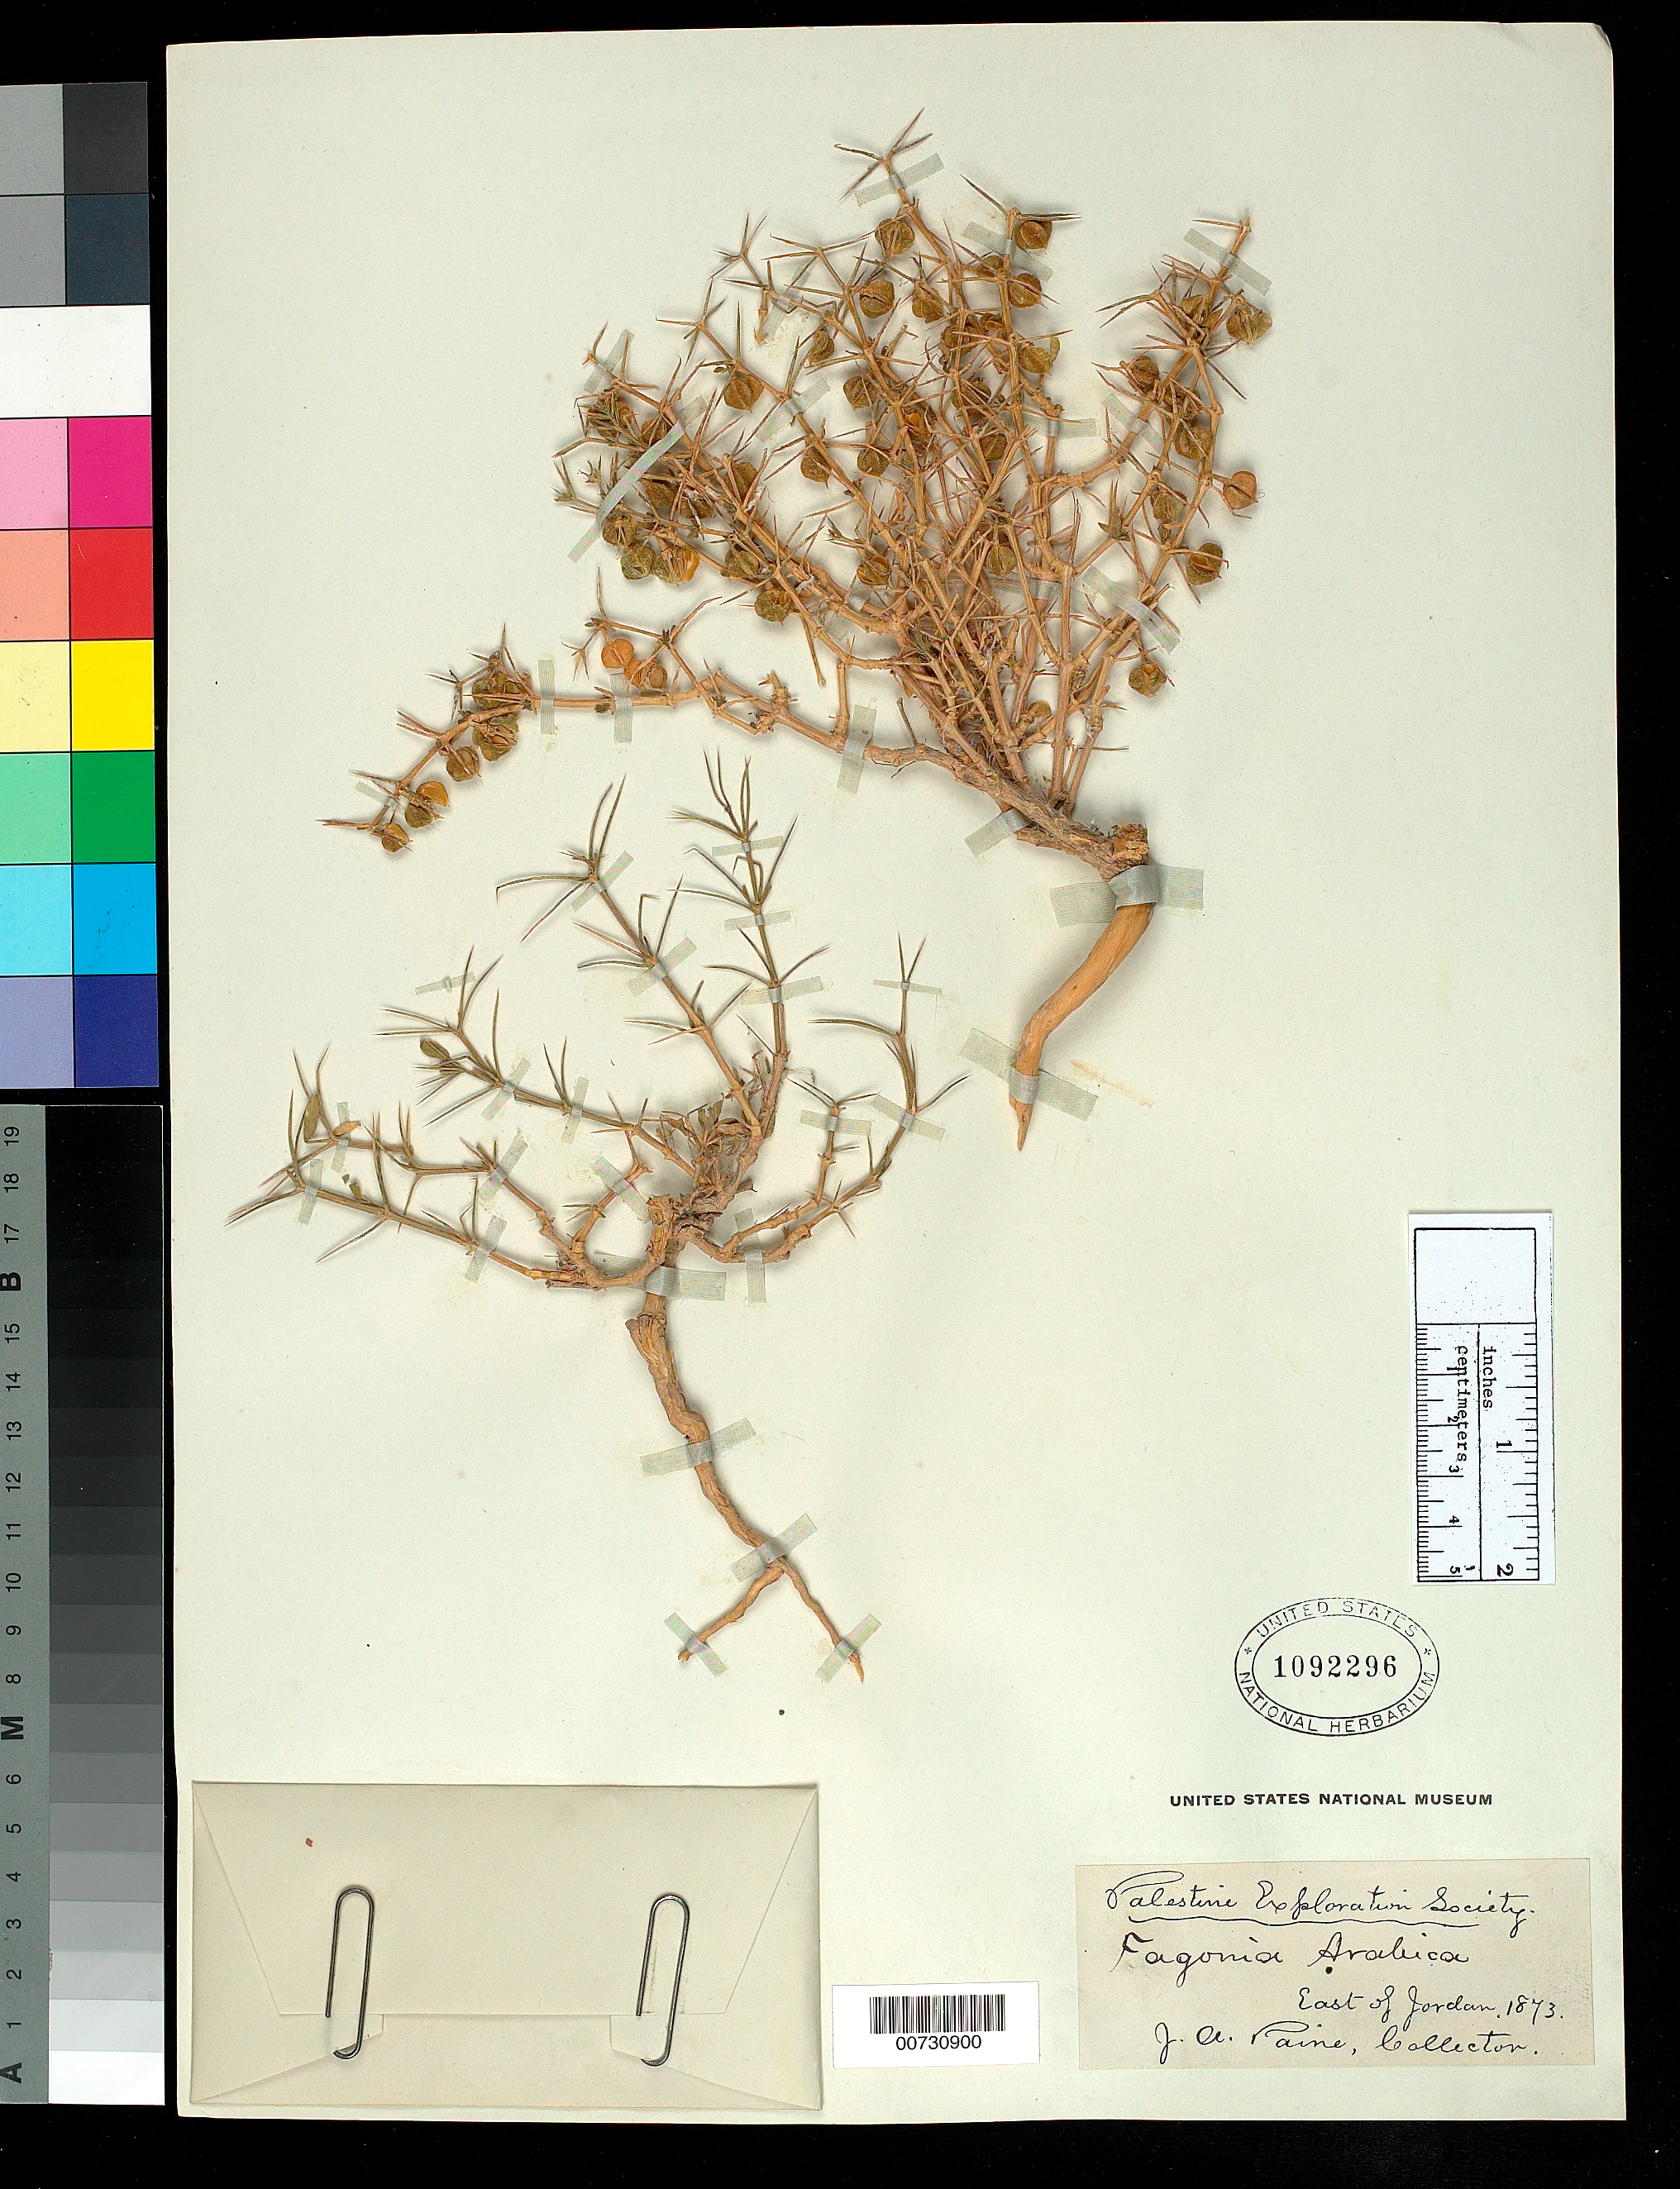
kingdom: Plantae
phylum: Tracheophyta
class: Magnoliopsida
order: Zygophyllales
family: Zygophyllaceae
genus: Fagonia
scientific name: Fagonia arabica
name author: L.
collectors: J. A. Paine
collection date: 1873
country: Jordan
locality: East of Jordan.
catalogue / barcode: US 1092296